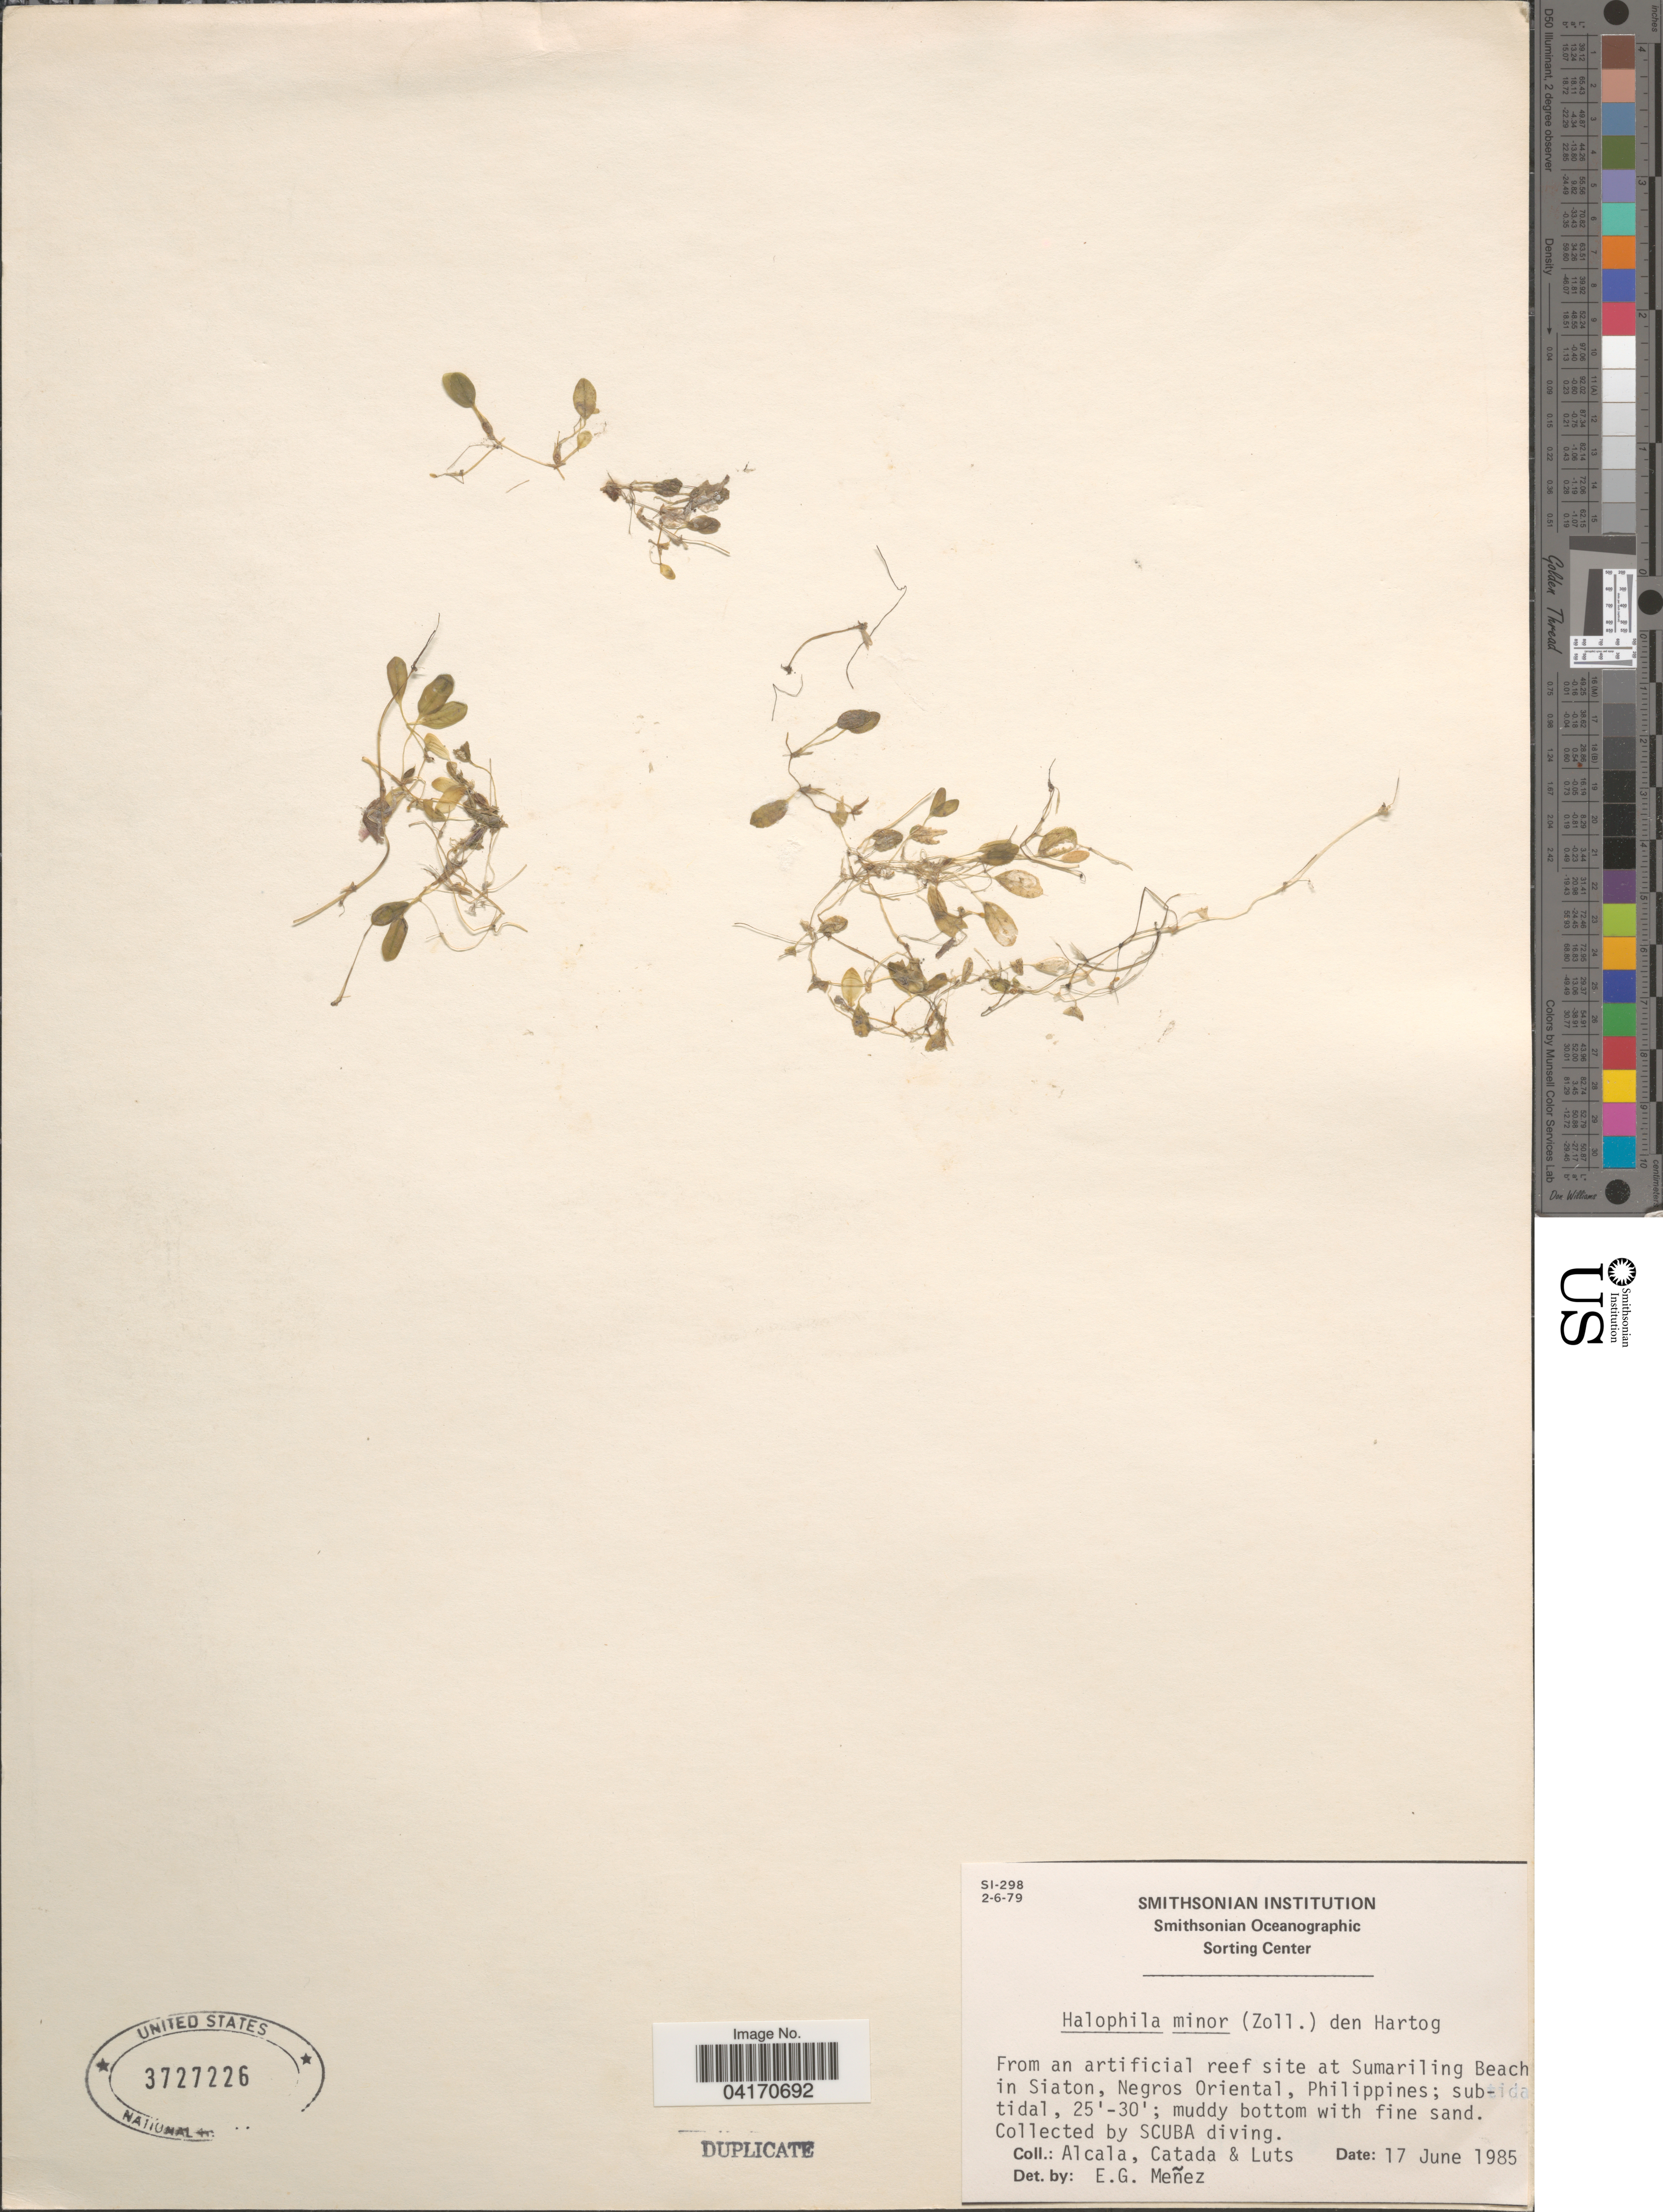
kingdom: Plantae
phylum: Tracheophyta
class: Liliopsida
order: Alismatales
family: Hydrocharitaceae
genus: Halophila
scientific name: Halophila minor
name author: (Zoll.) Hartog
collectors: Alcala, Catada & Luts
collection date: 1985-06-17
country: Philippines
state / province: Central Visayas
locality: From an artificial reef site at Sumariling Beach in siaton, Negros Oriental.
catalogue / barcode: US 3727226